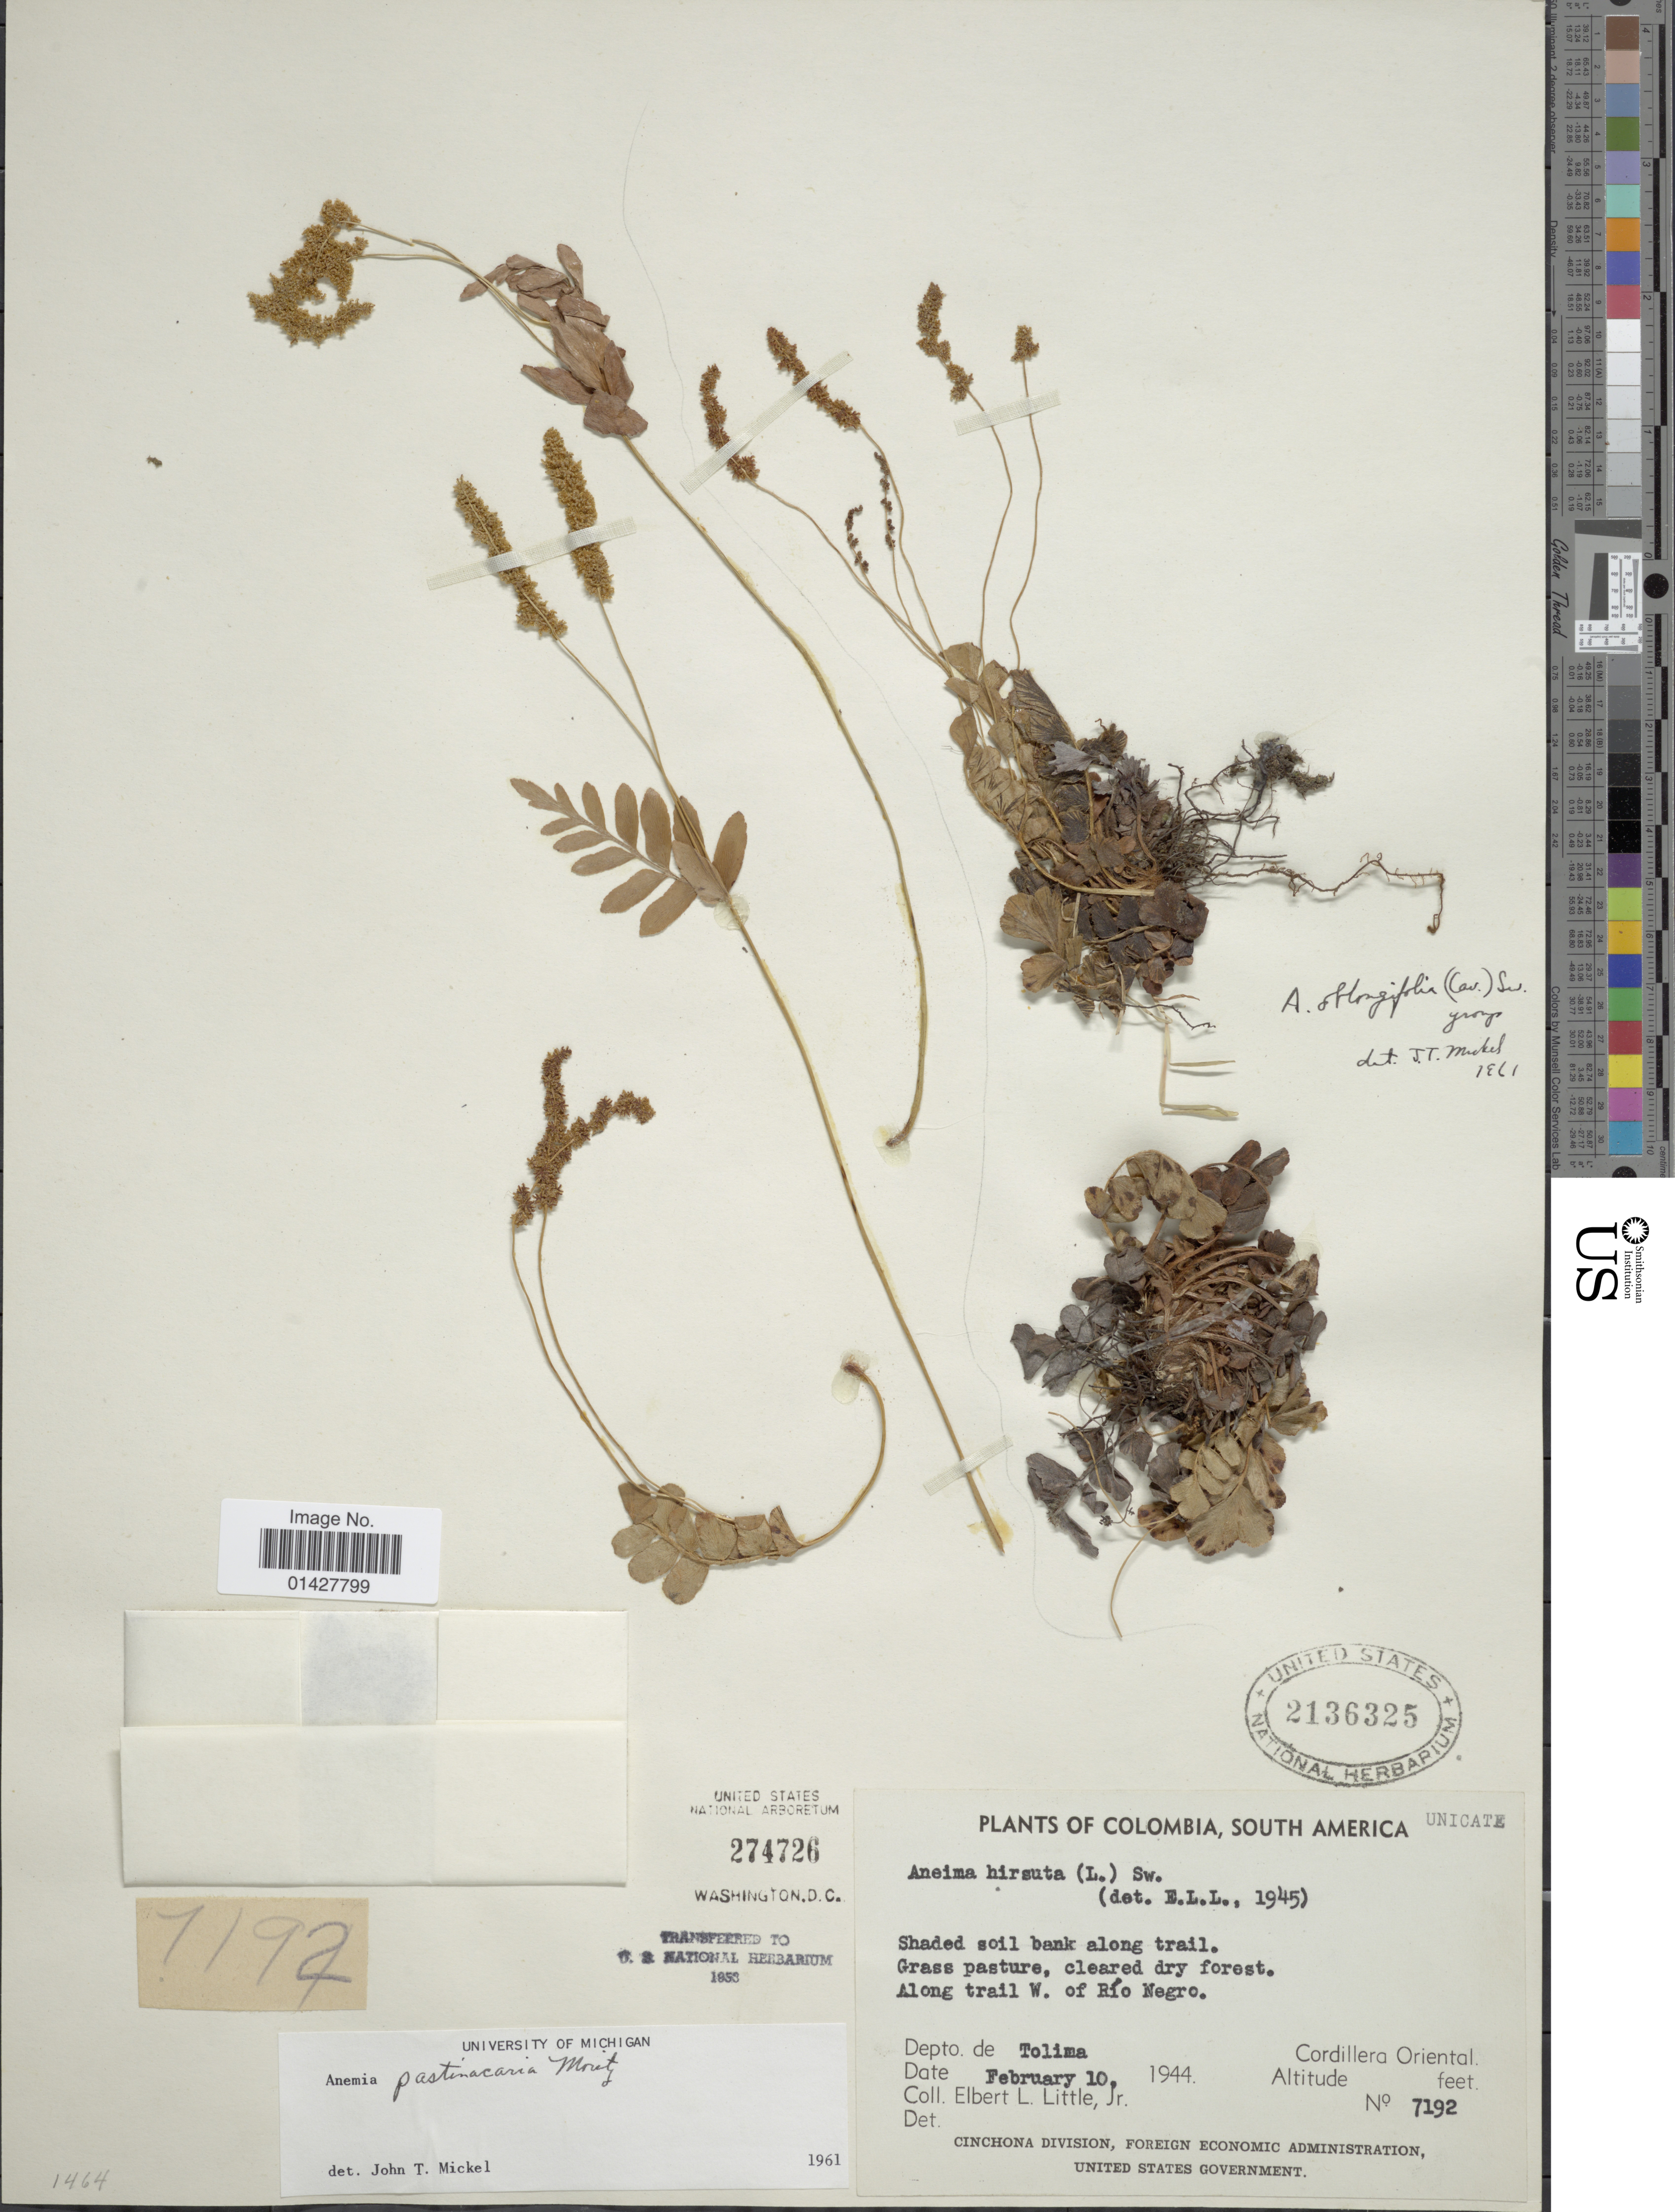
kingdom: Plantae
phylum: Tracheophyta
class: Polypodiopsida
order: Schizaeales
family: Anemiaceae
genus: Anemia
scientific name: Anemia pastinacaria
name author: Moritz ex Prantl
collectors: E. L. Little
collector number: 7192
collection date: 1944-02-10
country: Colombia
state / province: Tolima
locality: Shaded soil bank along trail, Along trail W. of Río Negro, Depto de Tolima, Cordillera Oriental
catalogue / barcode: US 2136325